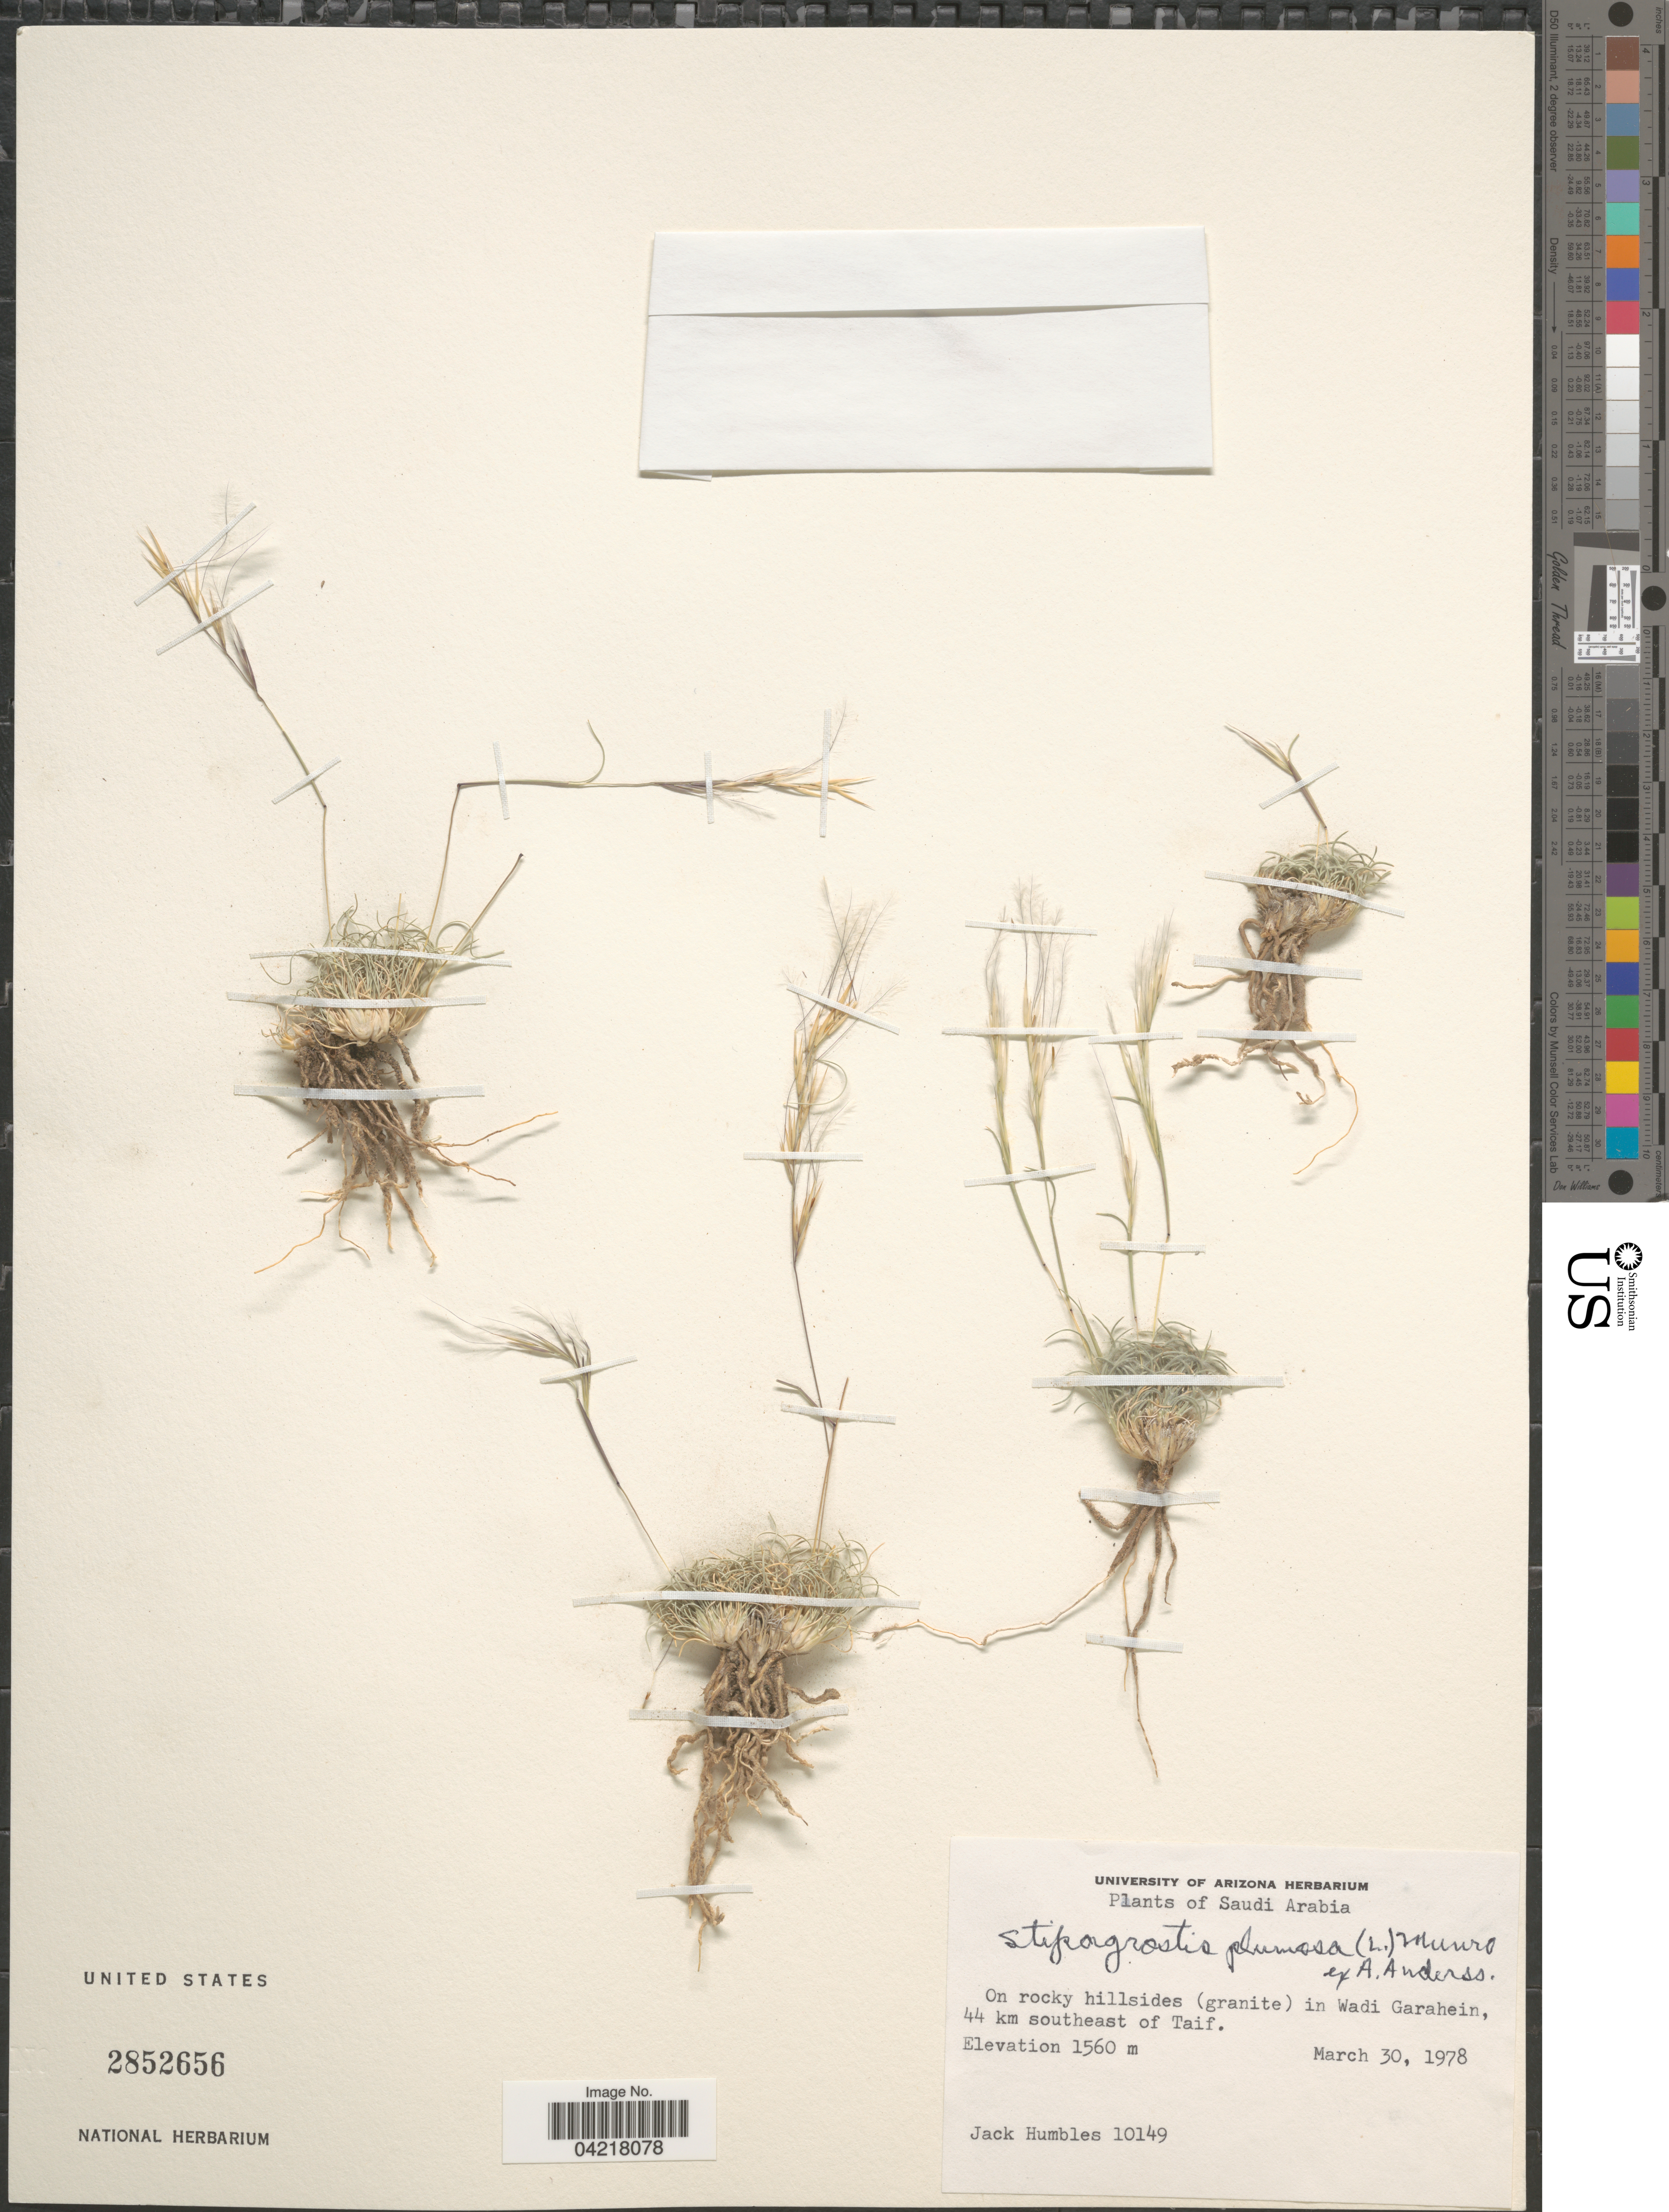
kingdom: Plantae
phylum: Tracheophyta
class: Liliopsida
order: Poales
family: Poaceae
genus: Stipagrostis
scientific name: Stipagrostis plumosa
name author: (L.) Munro ex T. Anderson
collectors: J. Humbles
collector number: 10149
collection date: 1978-03-30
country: Saudi Arabia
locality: On rocky hillsides (granite) in Wadi Garahein, 44 km southeast of Taif.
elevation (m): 1560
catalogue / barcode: US 2852656